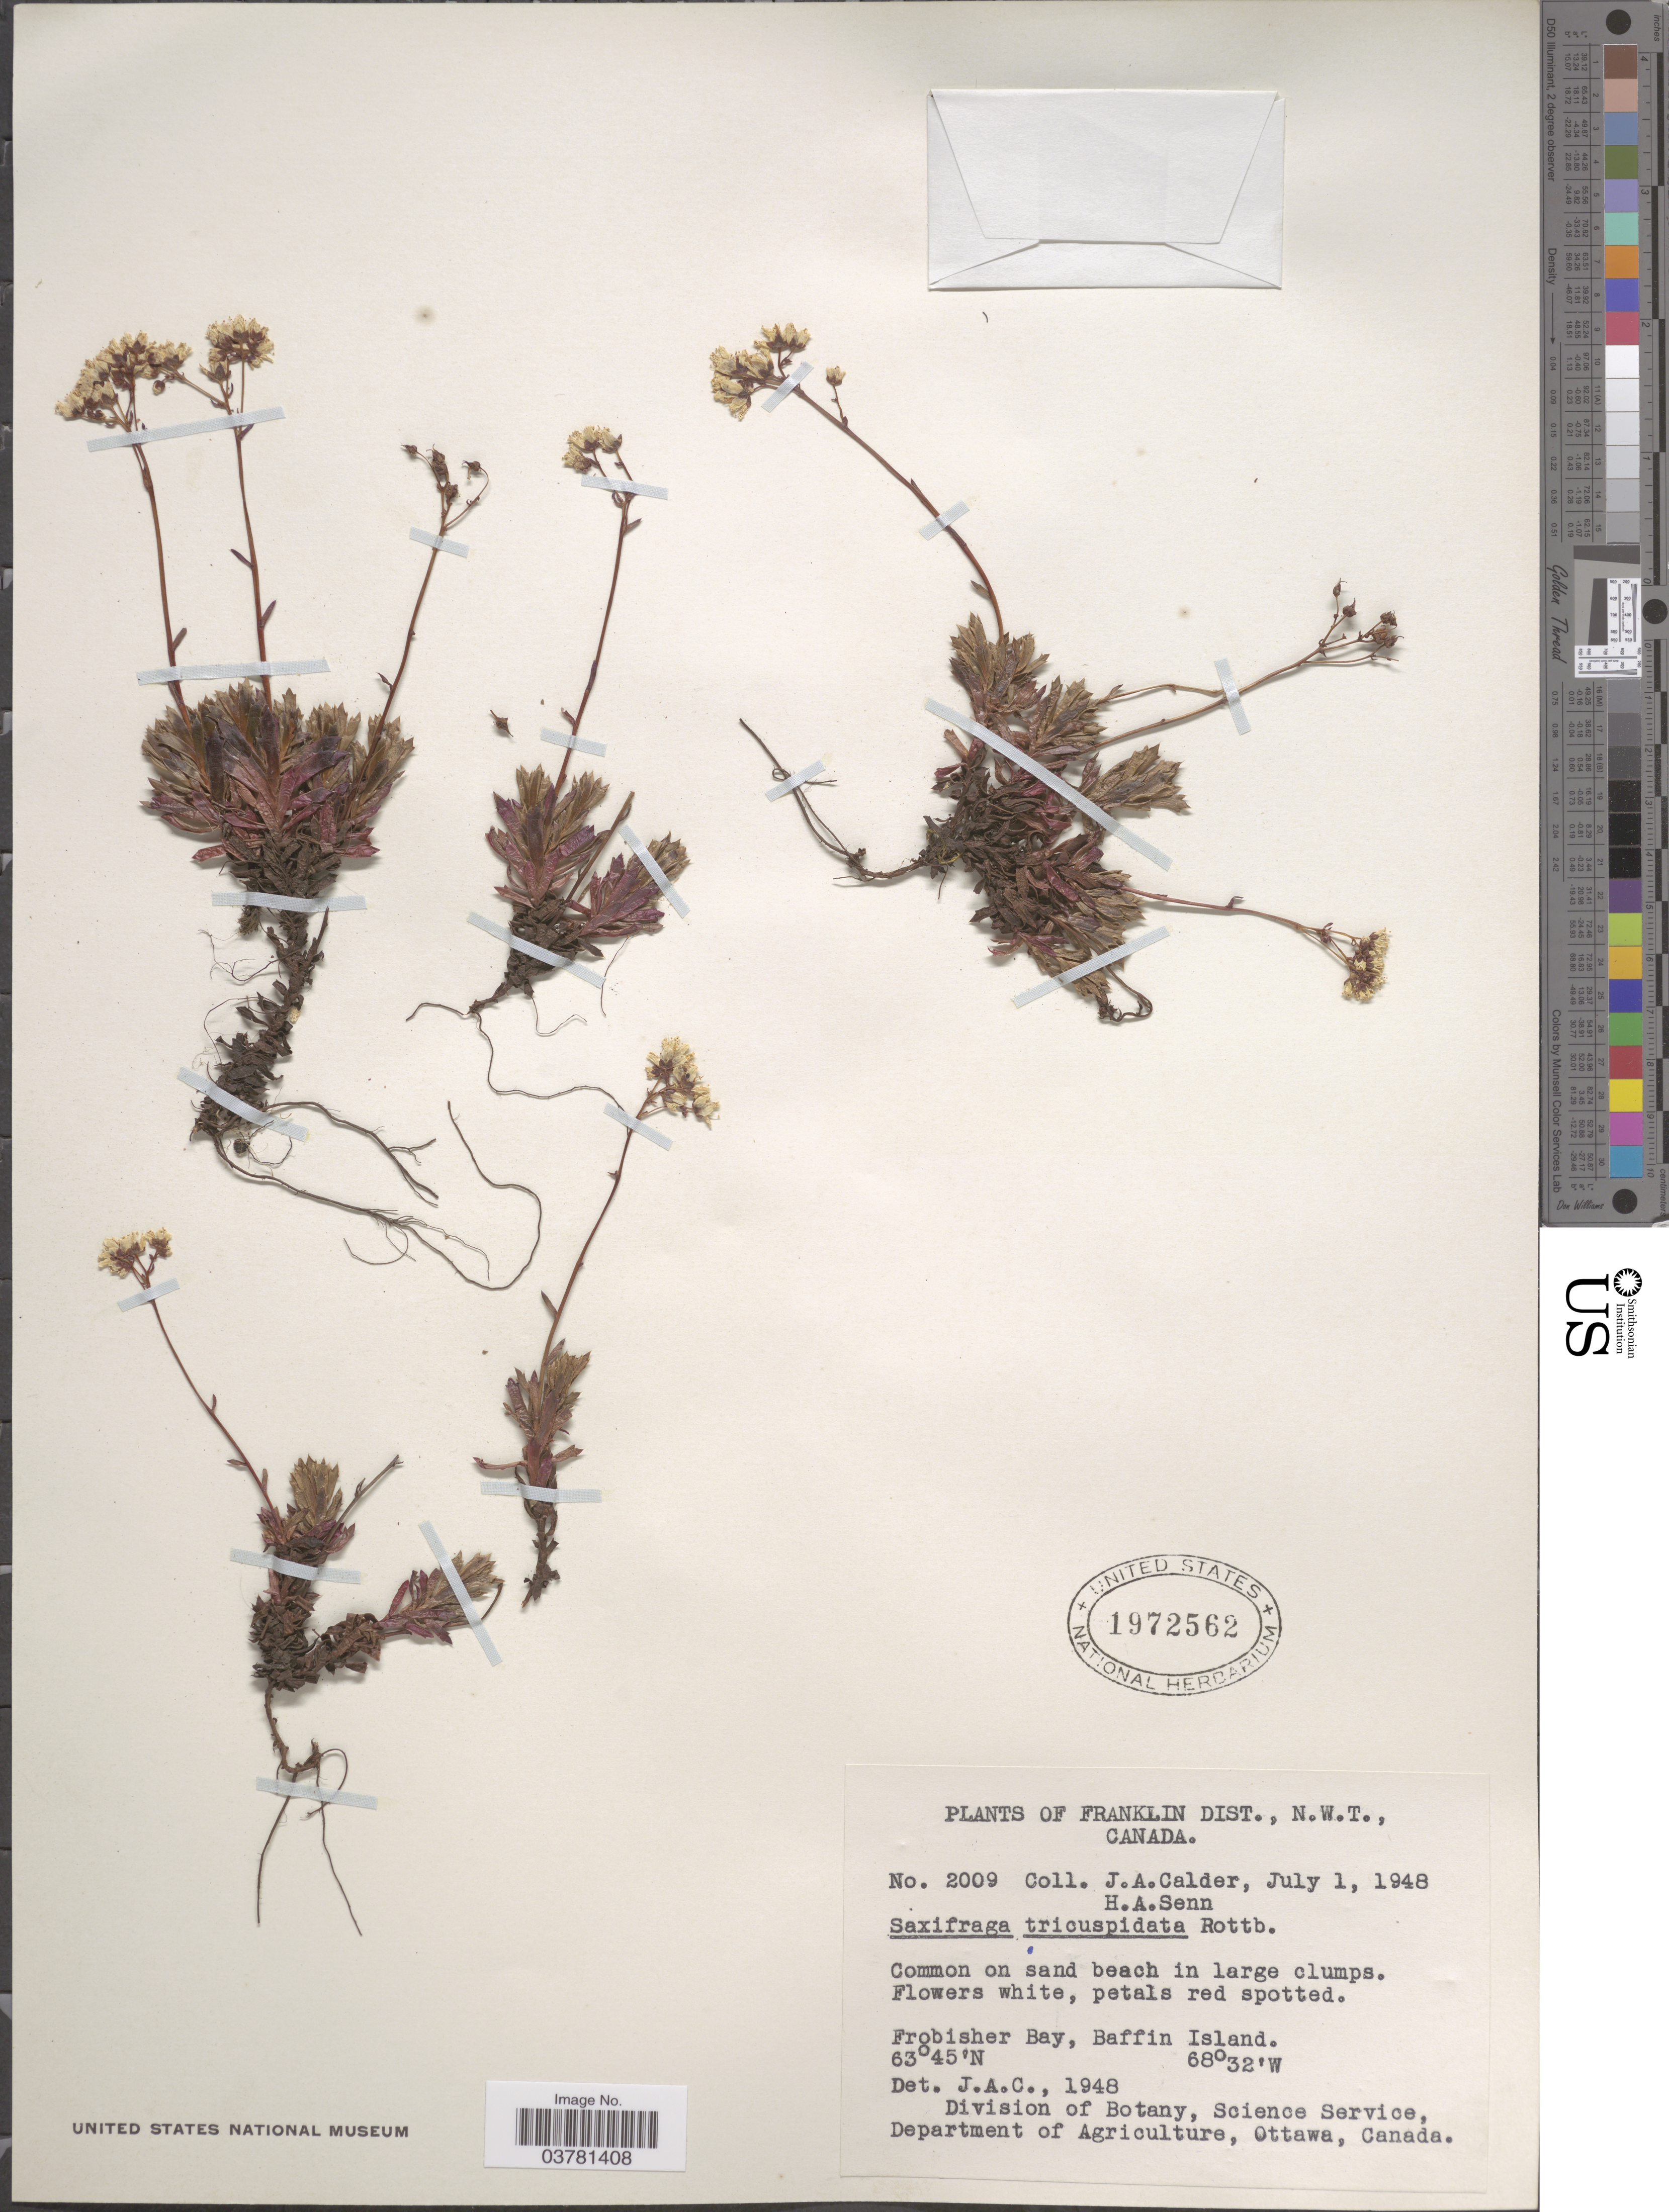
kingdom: Plantae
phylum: Tracheophyta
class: Magnoliopsida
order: Saxifragales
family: Saxifragaceae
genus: Saxifraga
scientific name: Saxifraga tricuspidata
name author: Rottb.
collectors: J. A. Calder & H. Senn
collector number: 2009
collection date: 1948-07-01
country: Canada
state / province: Northwest Territories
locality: Franklin Dist. Frobisher Bay, Baffin Island.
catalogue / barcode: US 1972562